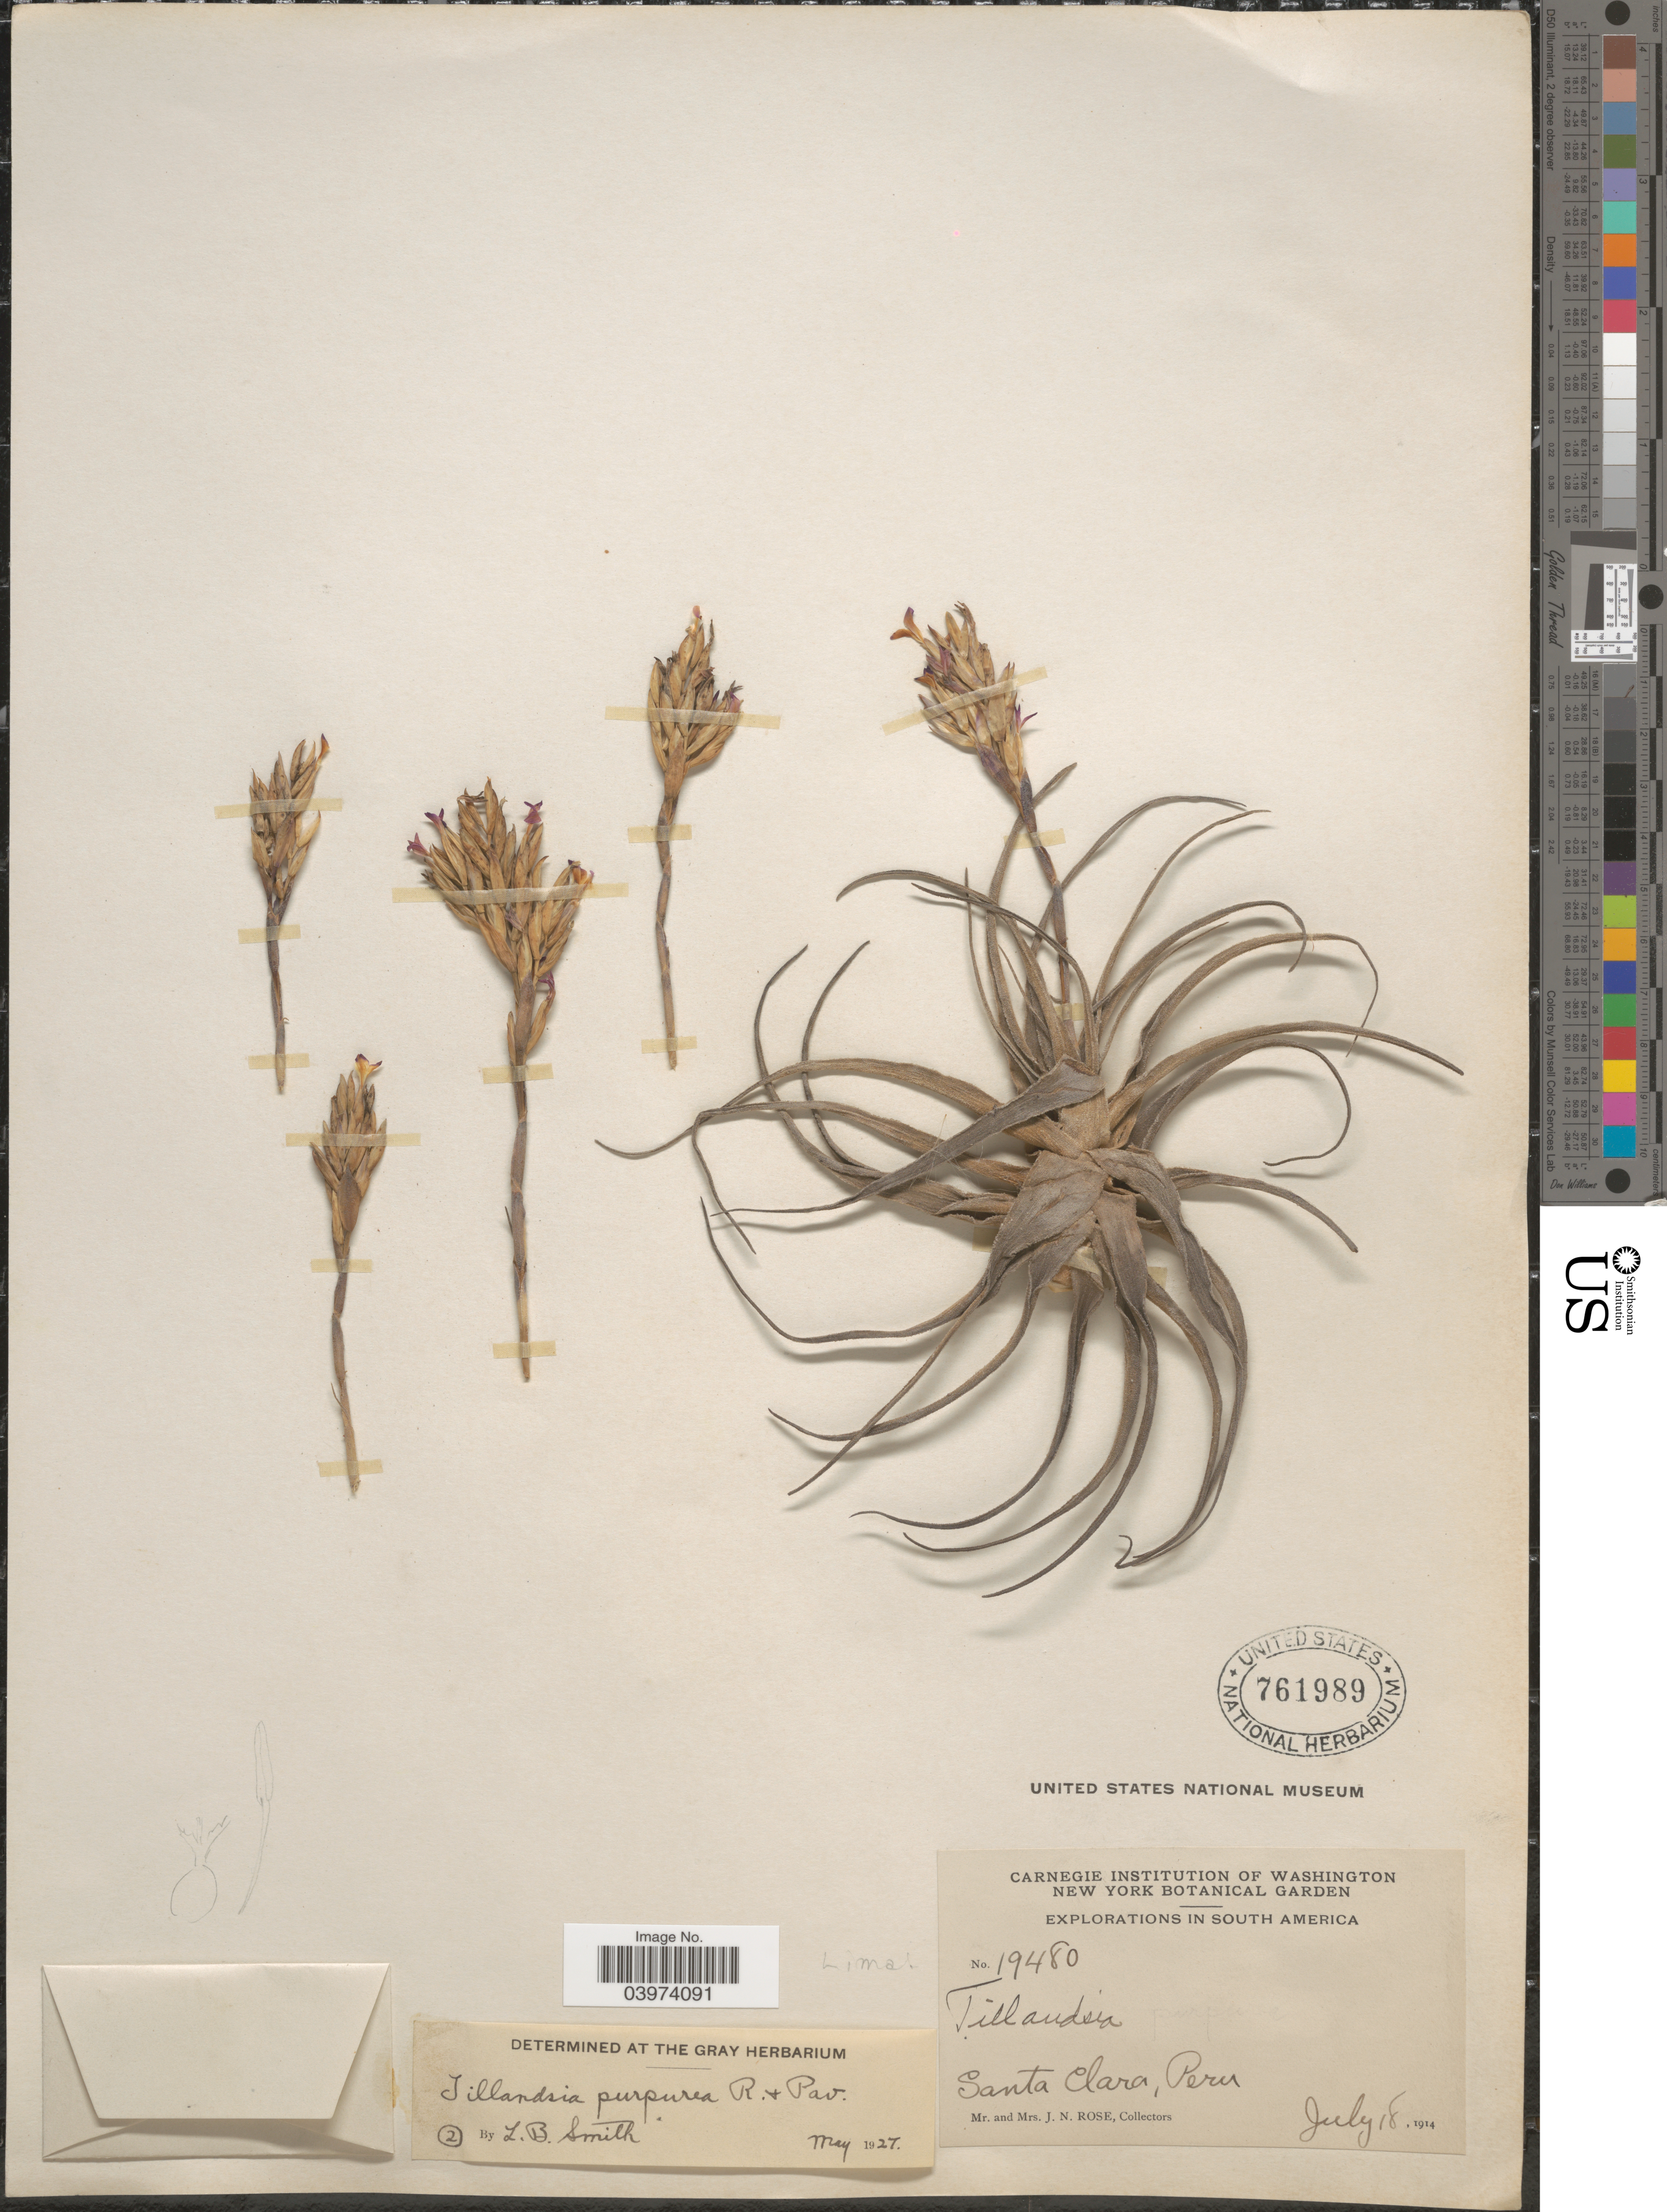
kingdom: Plantae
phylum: Tracheophyta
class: Liliopsida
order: Poales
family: Bromeliaceae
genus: Tillandsia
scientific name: Tillandsia purpurea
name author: Ruiz & Pav.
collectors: J. N. Rose & L. B. Rose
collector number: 19480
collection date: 1914-07-18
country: Peru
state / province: Lima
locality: Explorations in South America. Santa Clara.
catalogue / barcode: US 761989